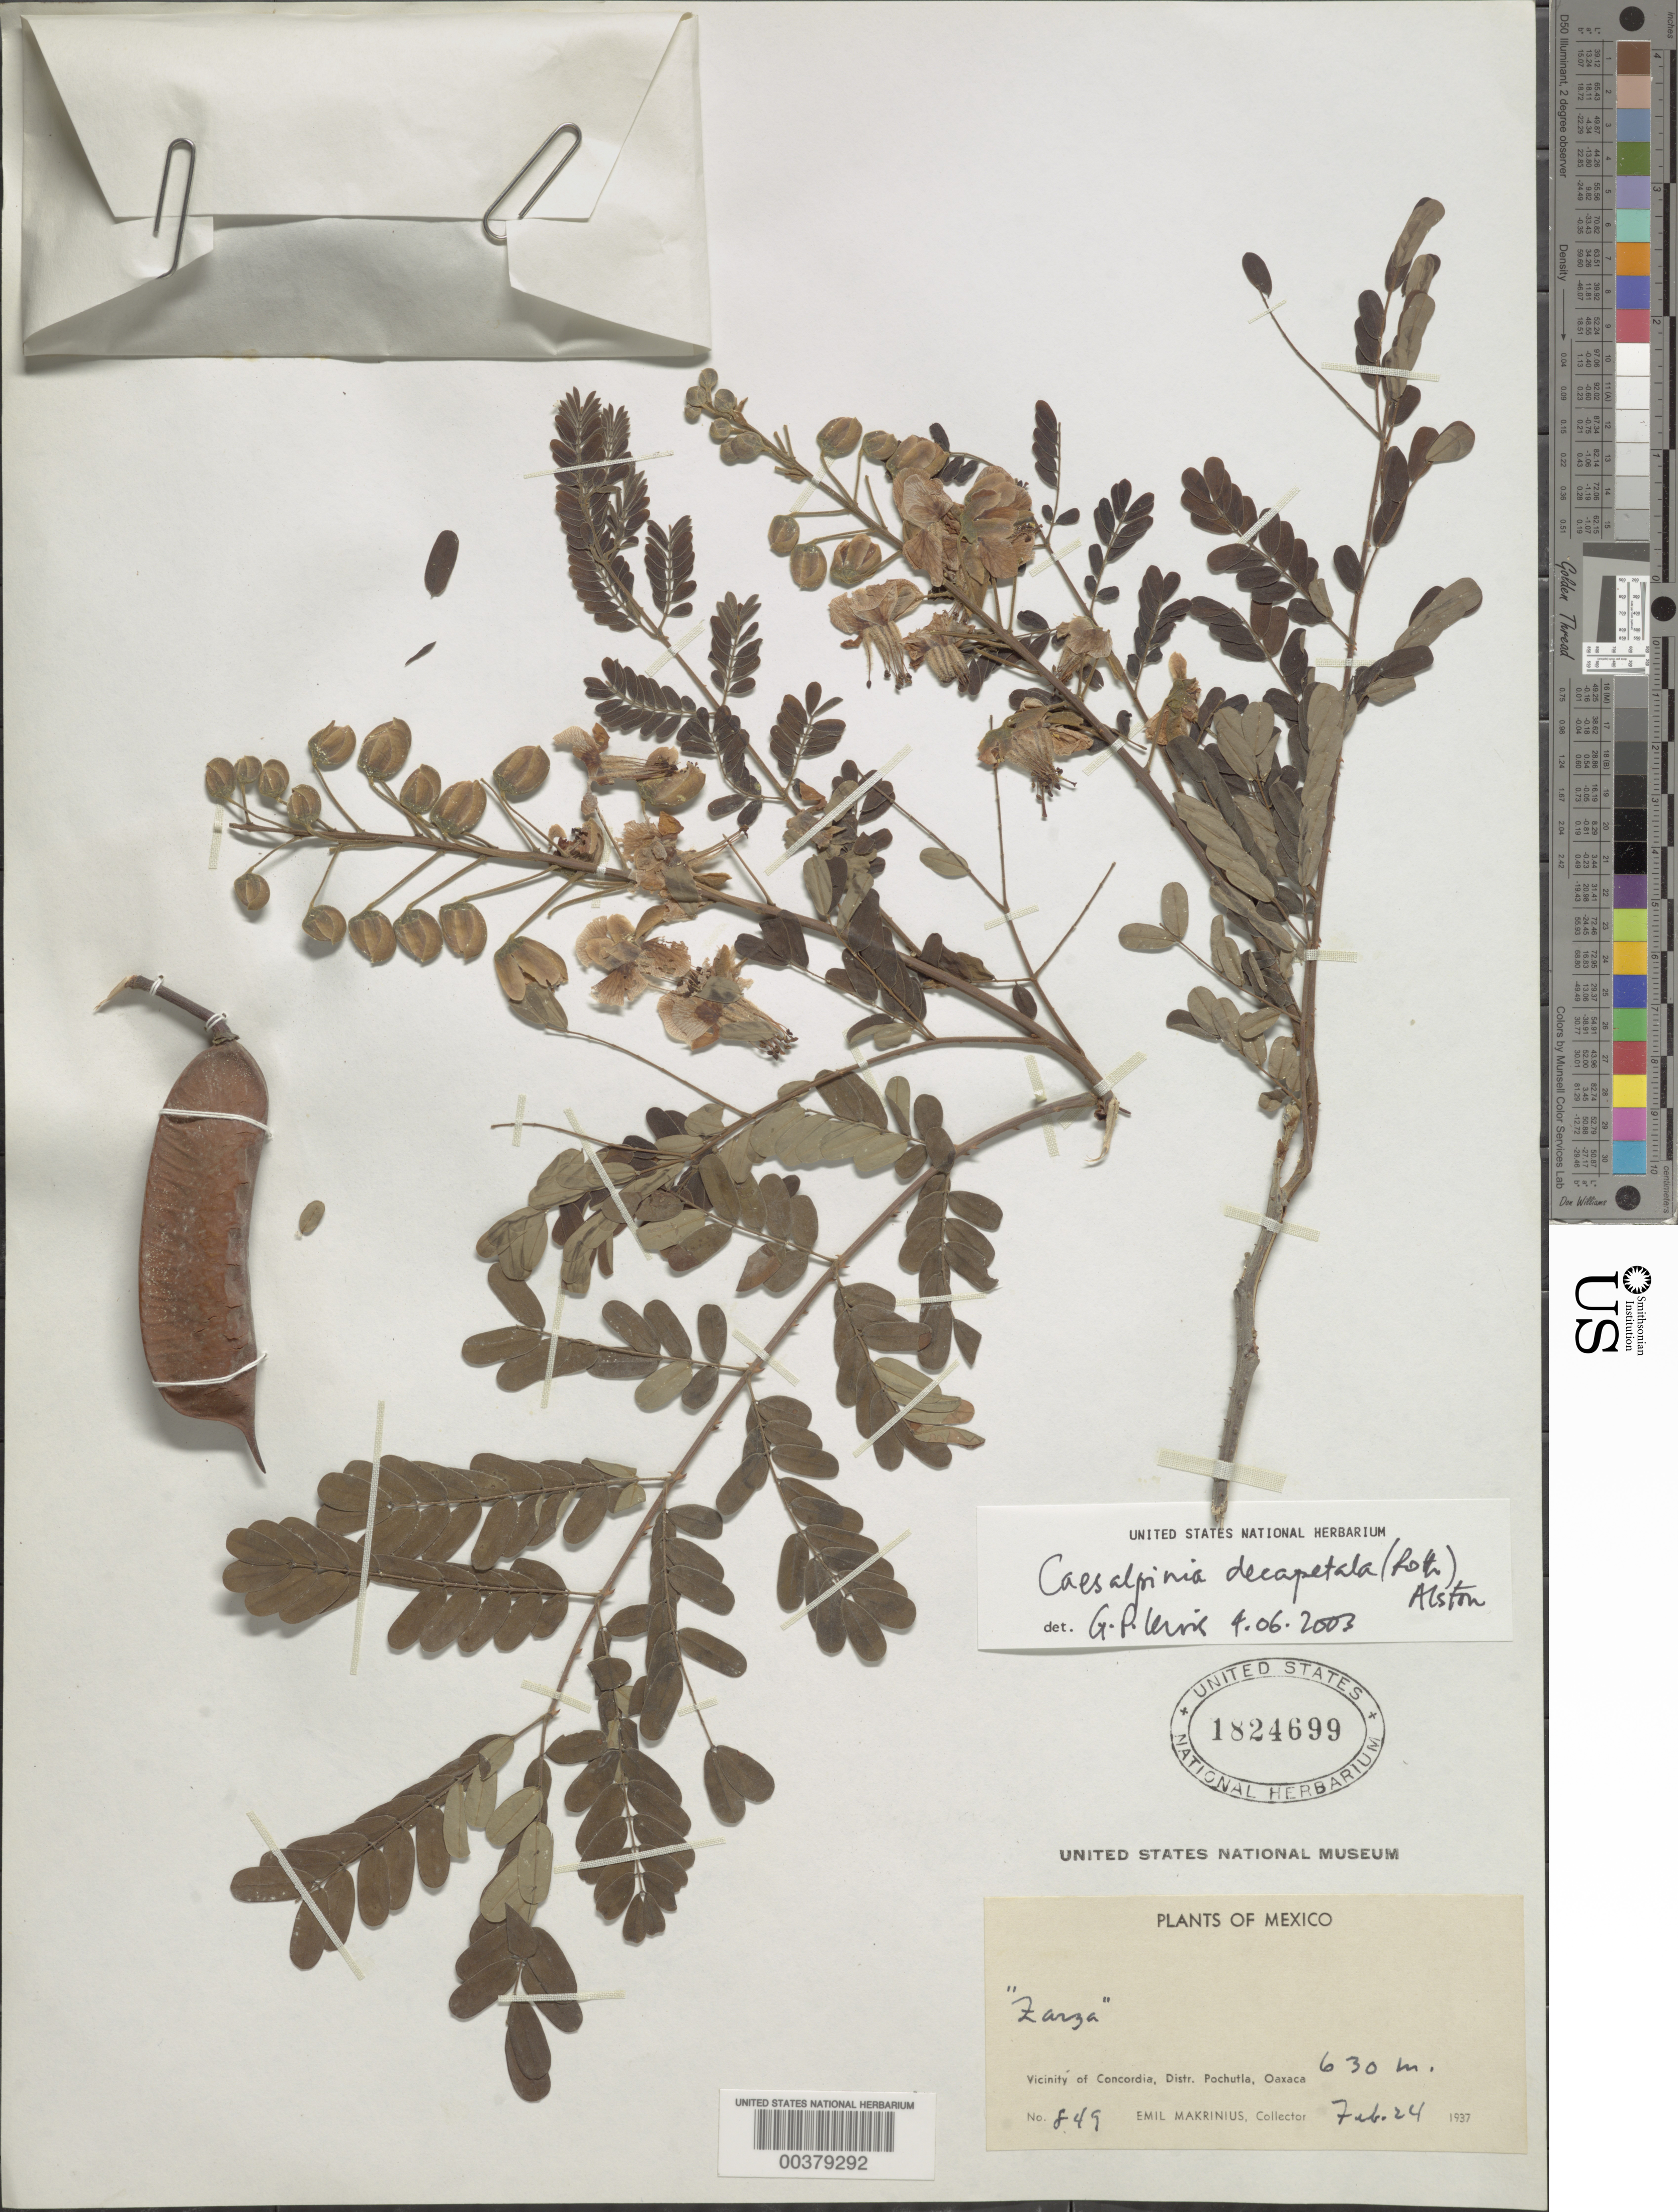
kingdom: Plantae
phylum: Tracheophyta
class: Magnoliopsida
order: Fabales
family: Fabaceae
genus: Biancaea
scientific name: Biancaea decapetala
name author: (Roth) O. Deg.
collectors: E. Makrinius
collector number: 849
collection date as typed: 24 Feb 1937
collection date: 1937-02-24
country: Mexico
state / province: Oaxaca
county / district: San Pedro Pochutla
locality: Pochutla mun (?), vicinity of concordia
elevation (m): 630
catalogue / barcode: US 1824699